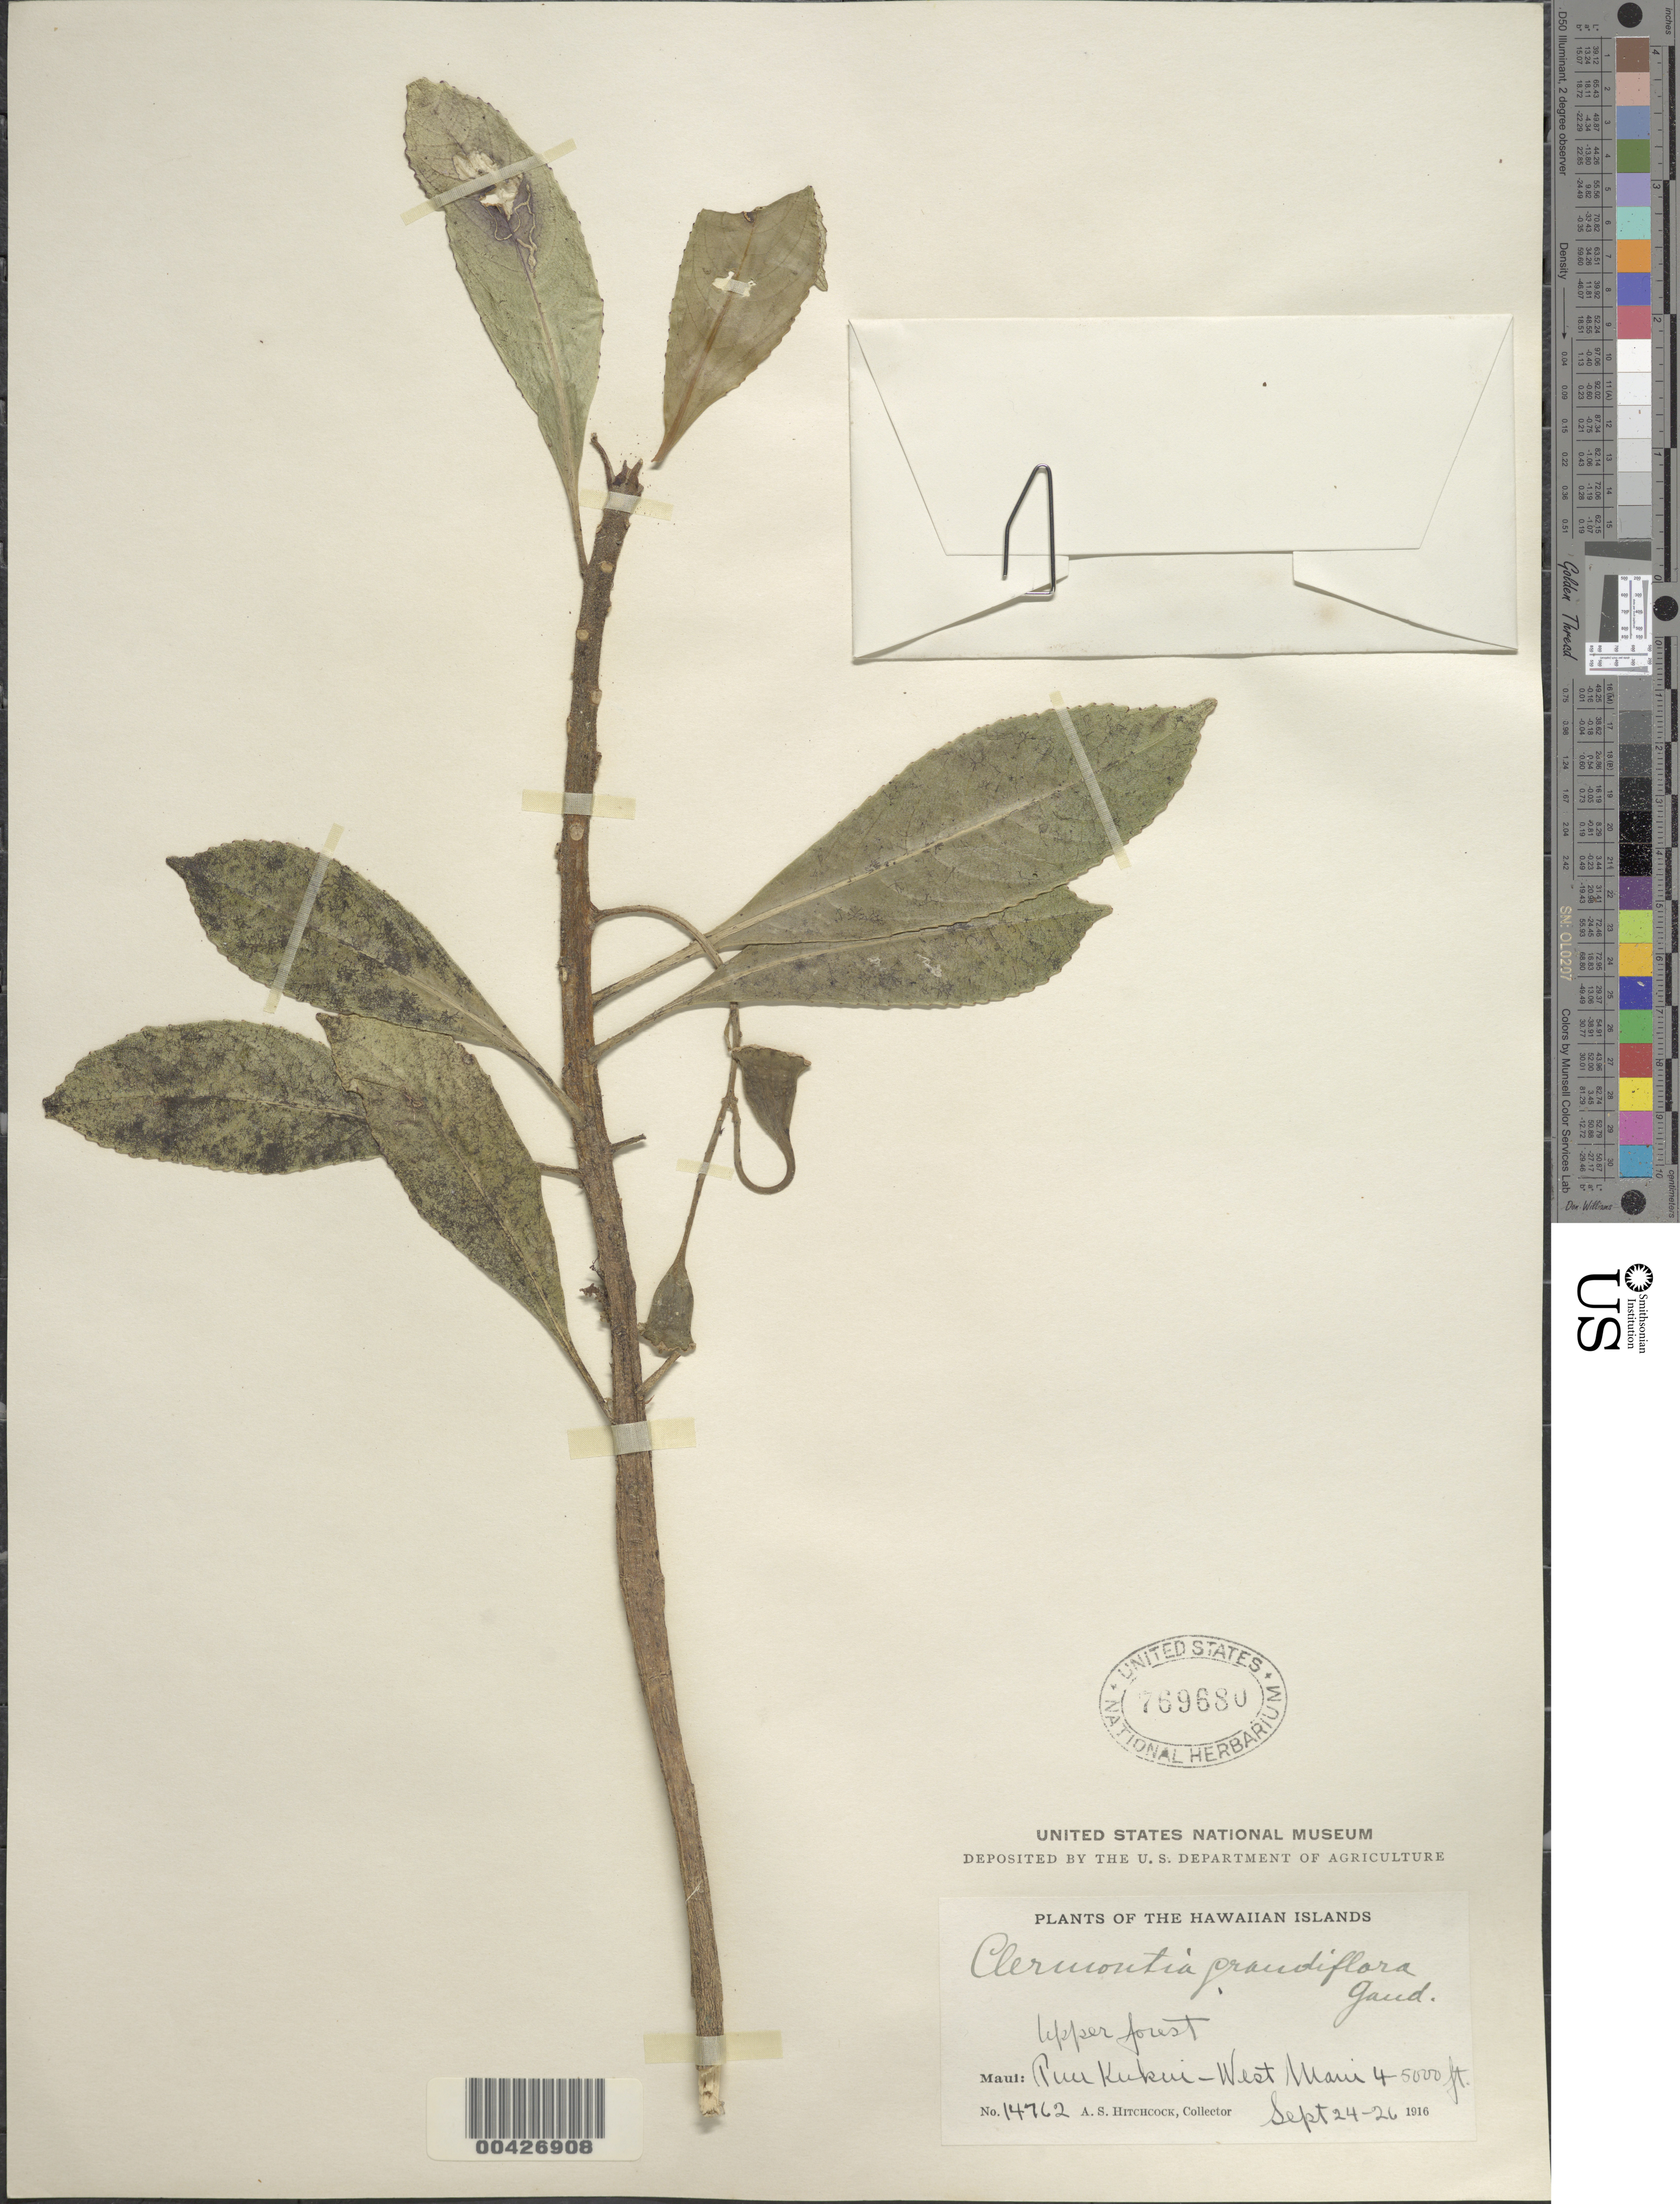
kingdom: Plantae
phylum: Tracheophyta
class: Magnoliopsida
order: Asterales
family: Campanulaceae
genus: Clermontia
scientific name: Clermontia grandiflora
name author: Gaudich.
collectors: A. S. Hitchcock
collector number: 14762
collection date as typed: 24 Sep 1916 to 26 Sep 1916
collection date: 1916-09-24/1916-09-26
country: United States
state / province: Hawaii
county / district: Maui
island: Maui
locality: Puu Kukui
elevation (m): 1219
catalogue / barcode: US 769680